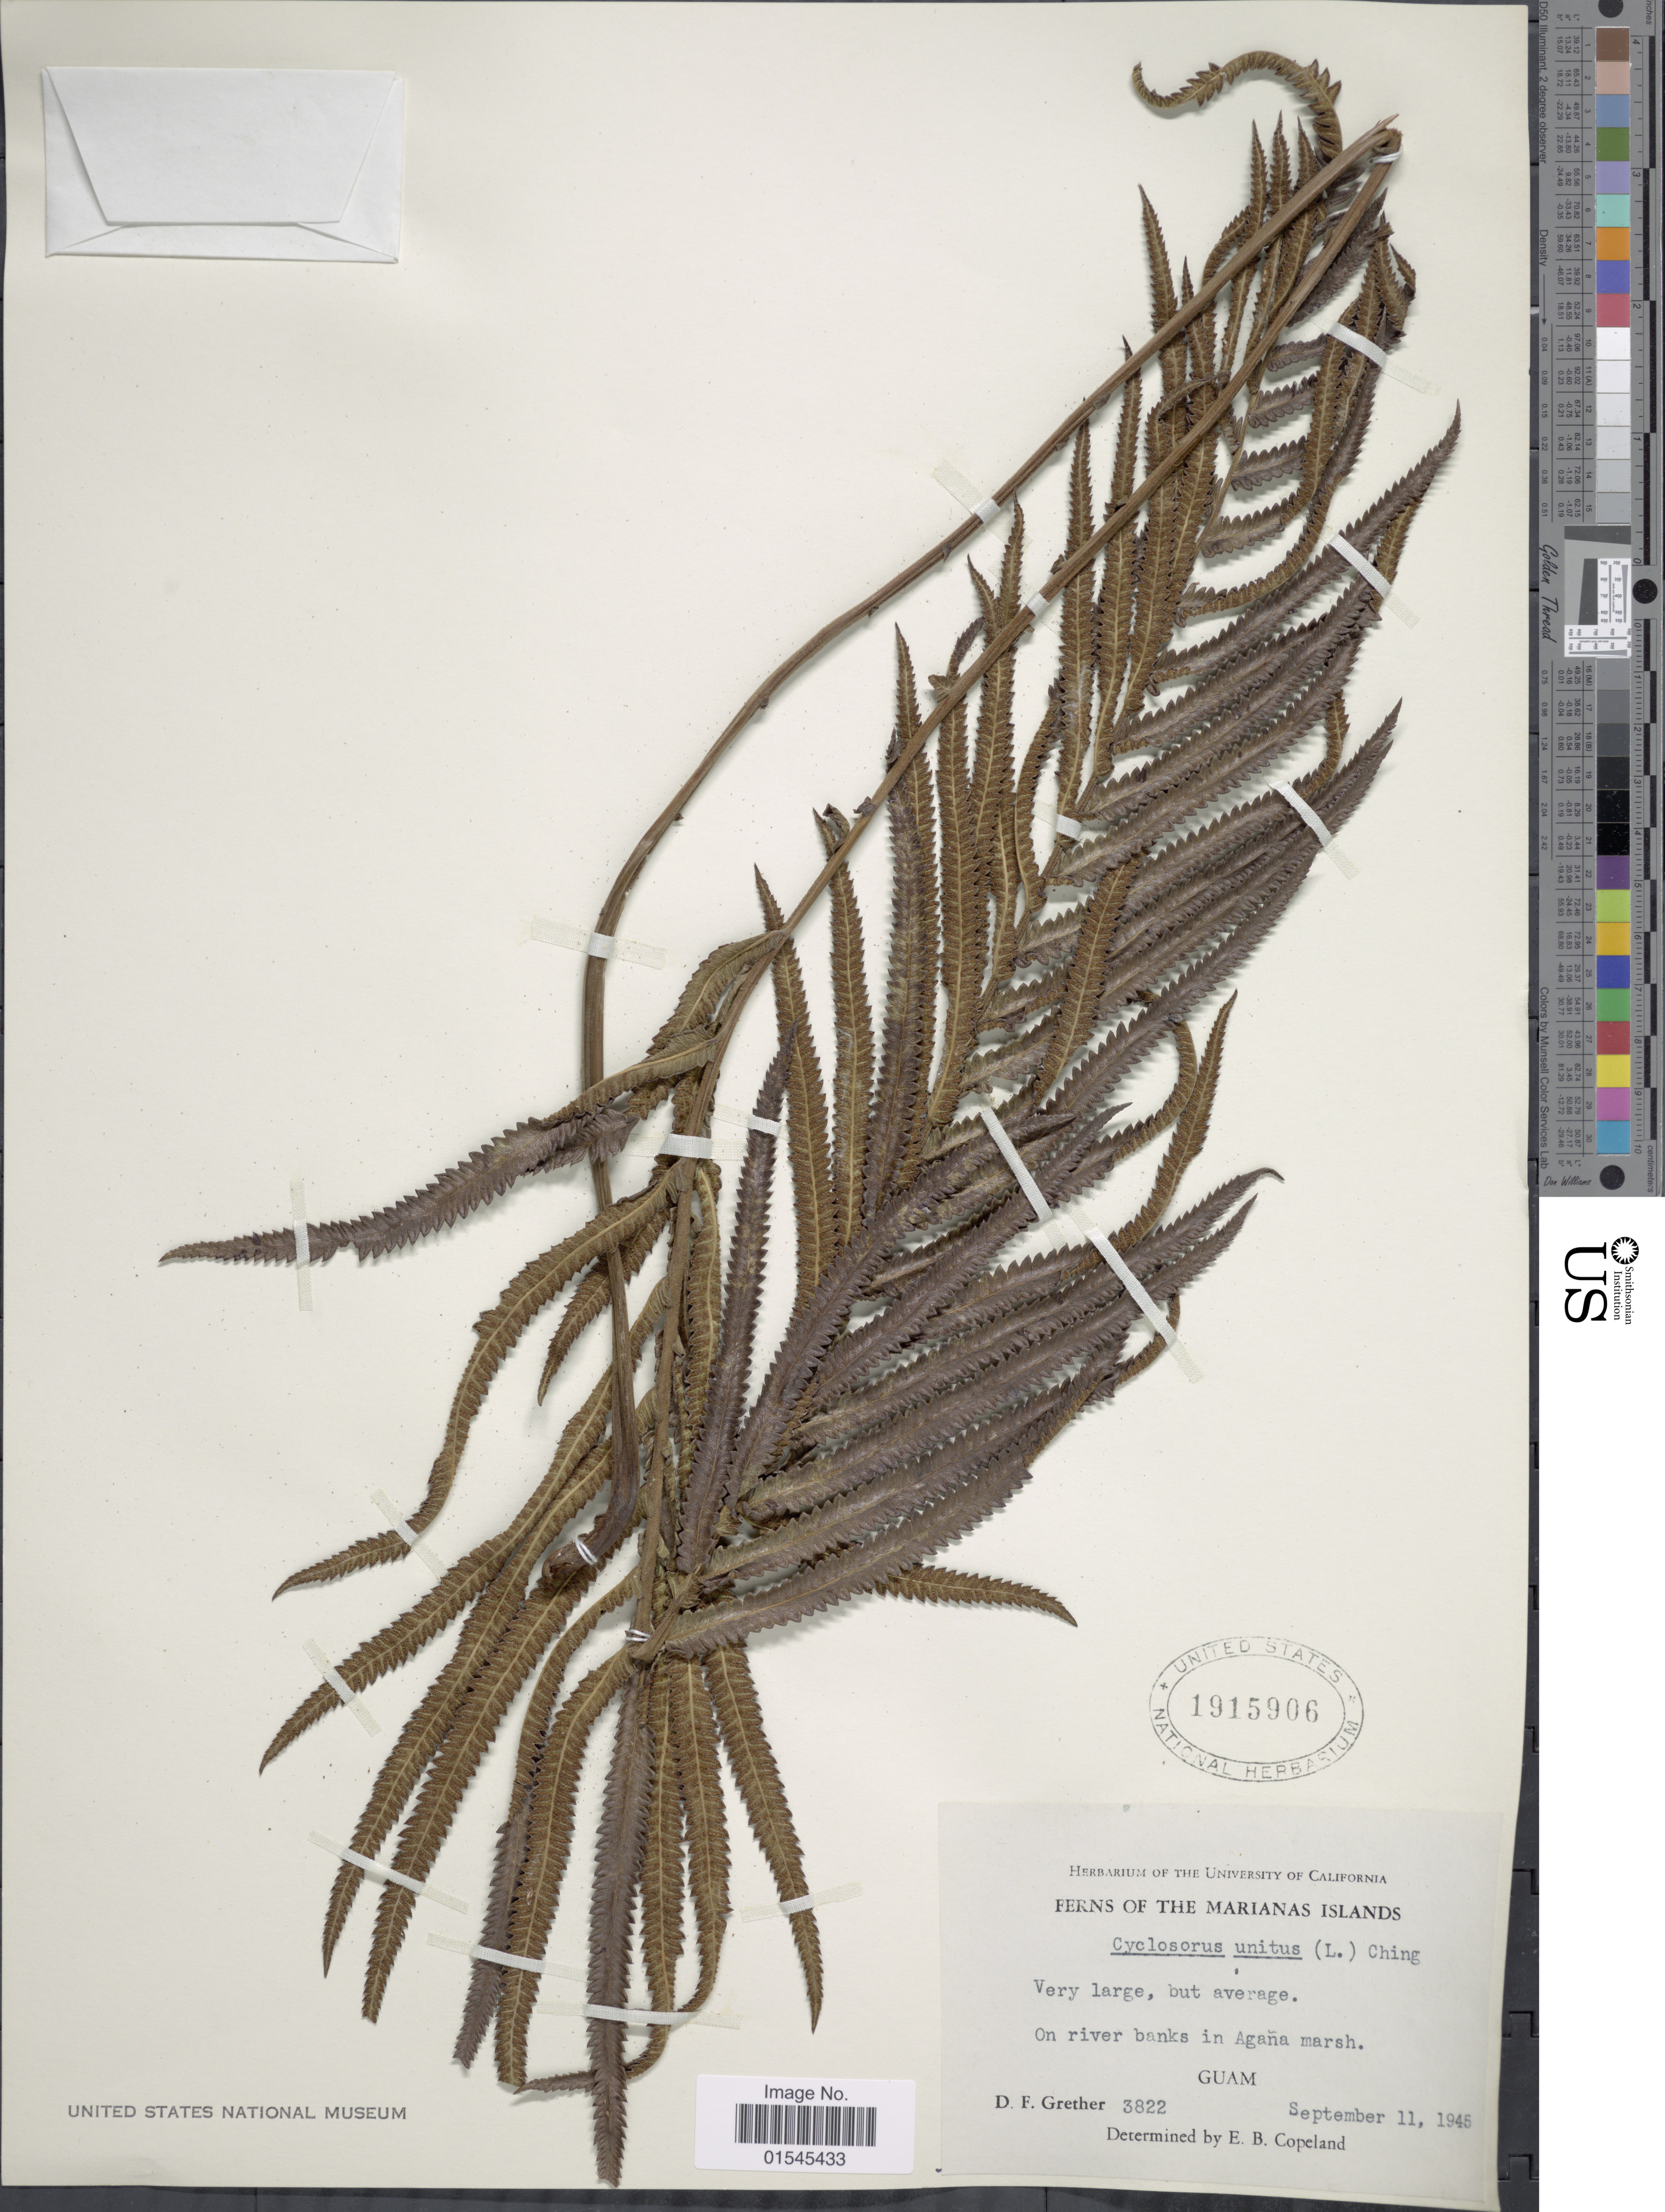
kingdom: Plantae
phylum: Tracheophyta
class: Polypodiopsida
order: Polypodiales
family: Thelypteridaceae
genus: Sphaerostephanos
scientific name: Sphaerostephanos unitus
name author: (L.) Holttum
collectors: D. F. Grether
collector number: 3822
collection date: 1945-09-11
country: Guam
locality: The Marianas Islands. On river banks in Agana marsh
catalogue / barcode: US 1915906